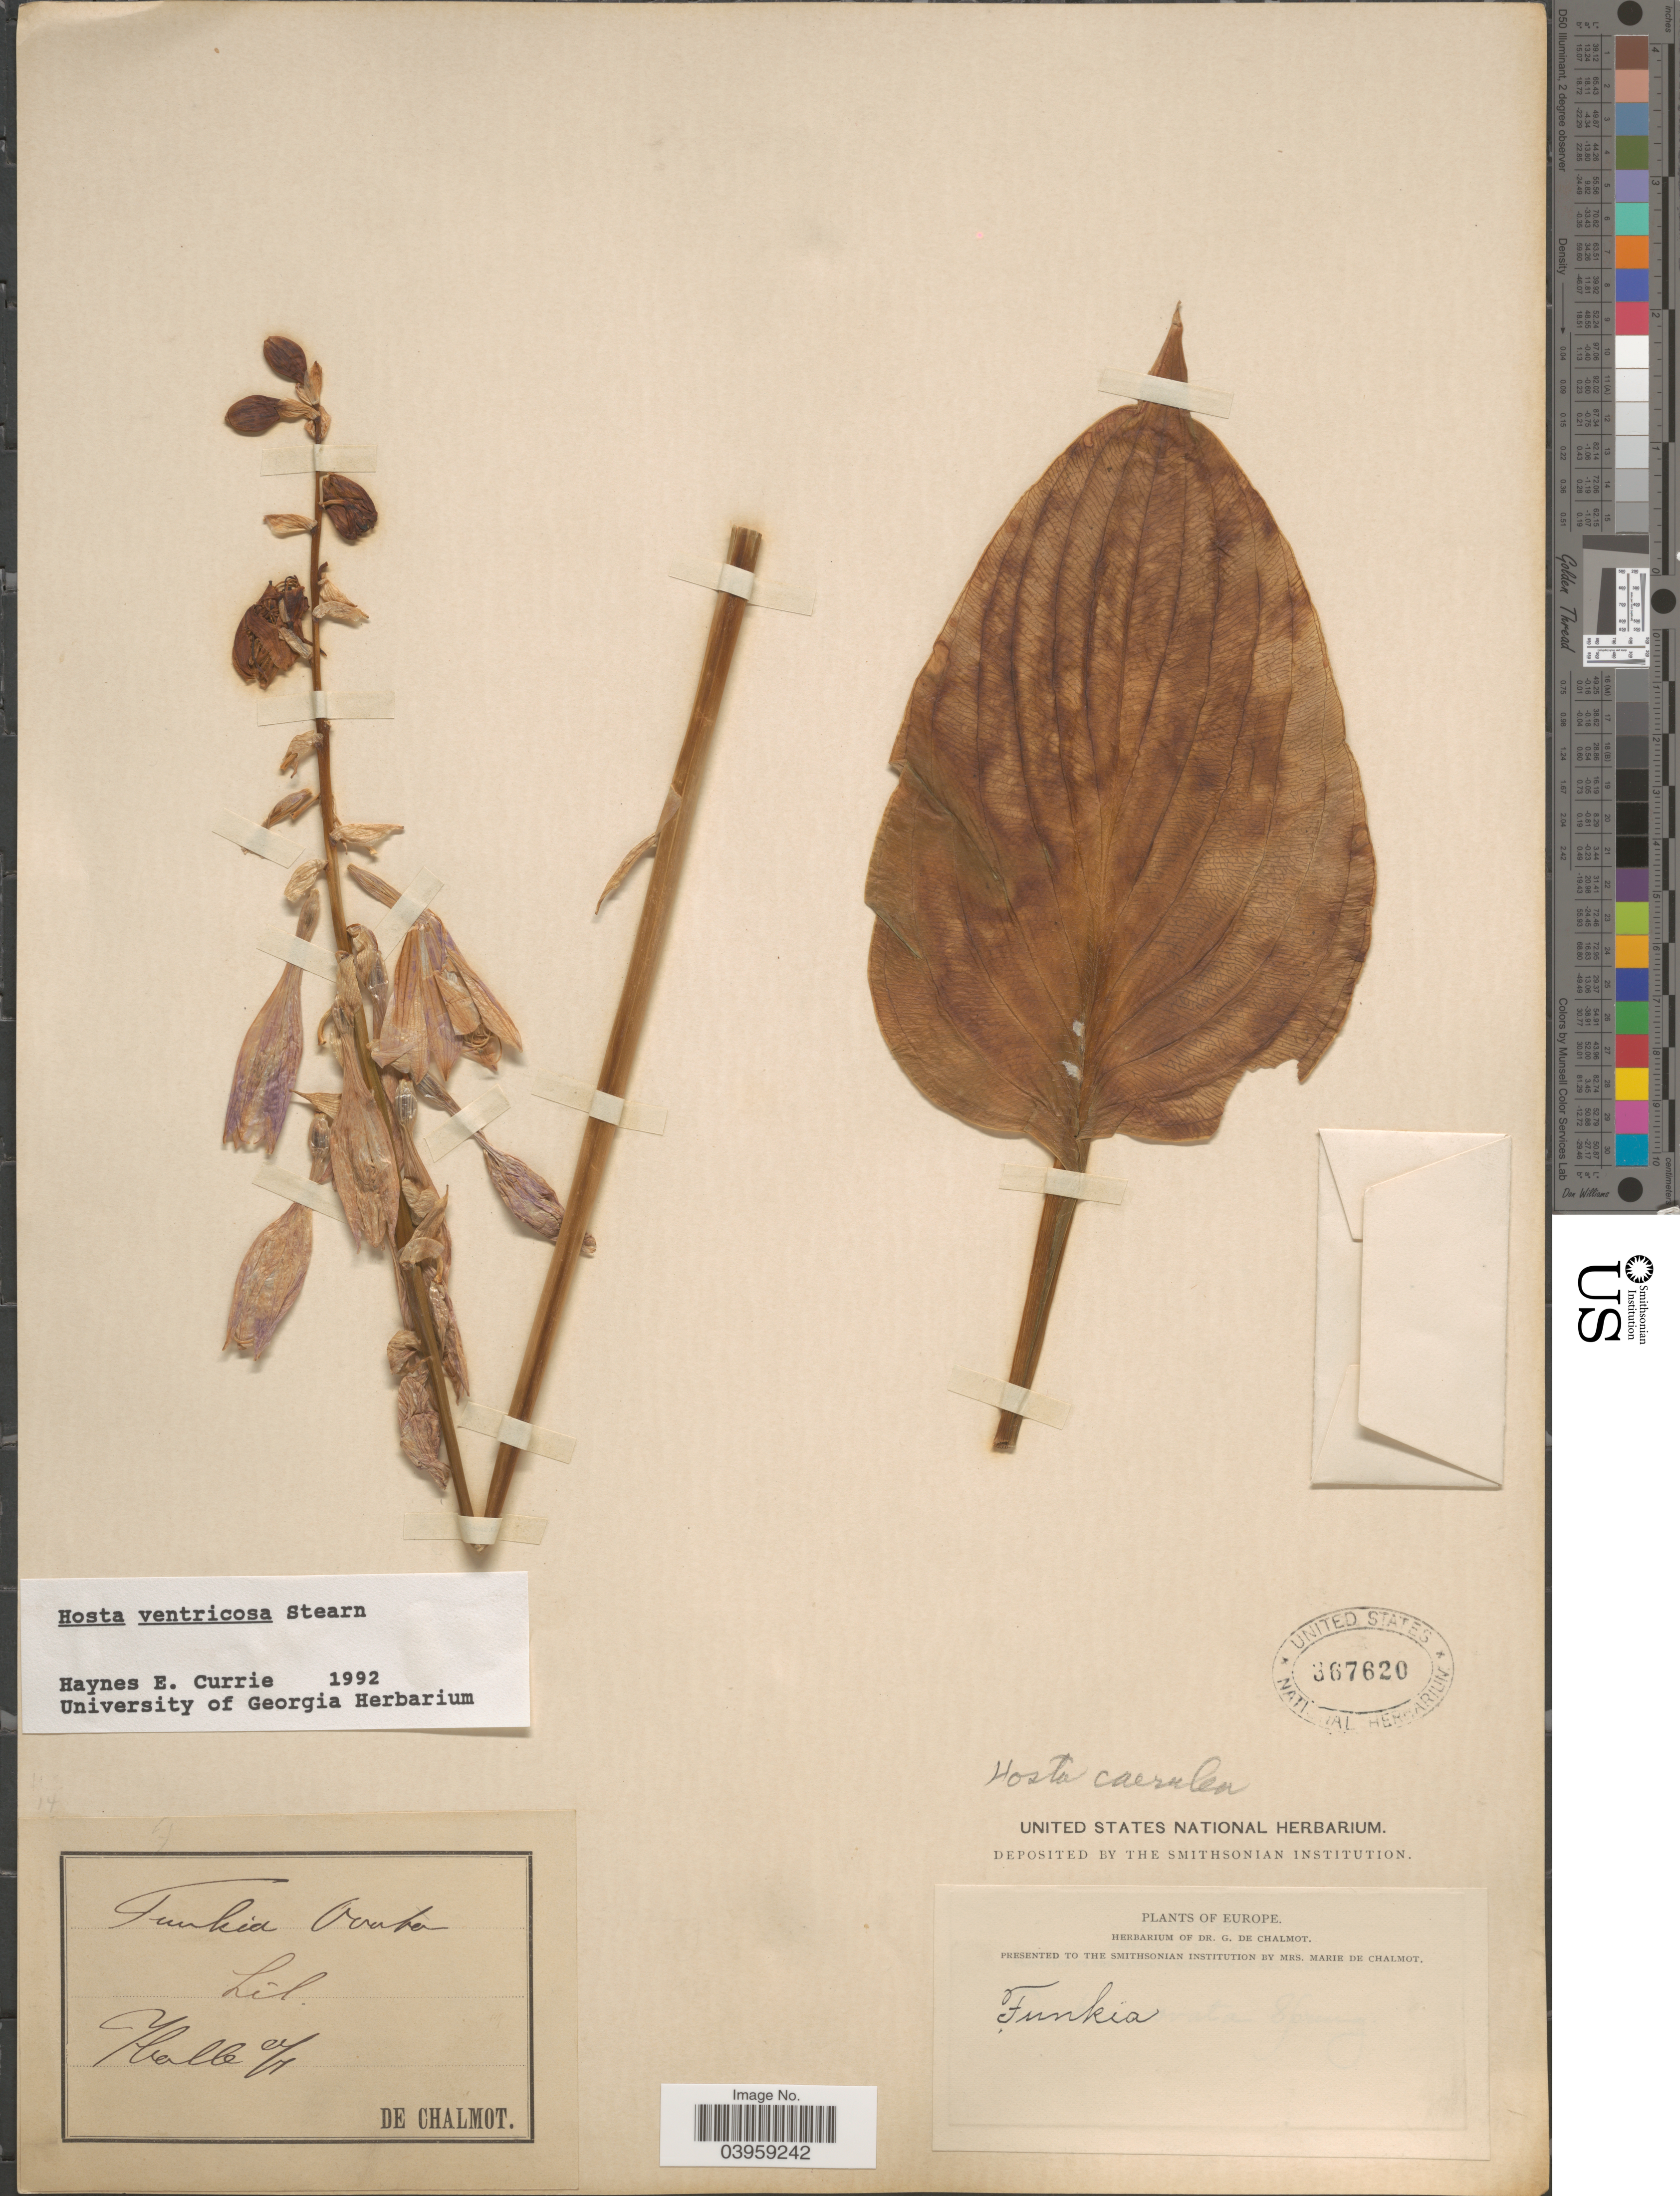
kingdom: Plantae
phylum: Tracheophyta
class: Liliopsida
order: Asparagales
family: Asparagaceae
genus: Hosta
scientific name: Hosta ventricosa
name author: Stearn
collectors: G. de Chalmot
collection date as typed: Transcribed d/m/y: /5/1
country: Germany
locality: Halle. Europe.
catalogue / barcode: US 367620